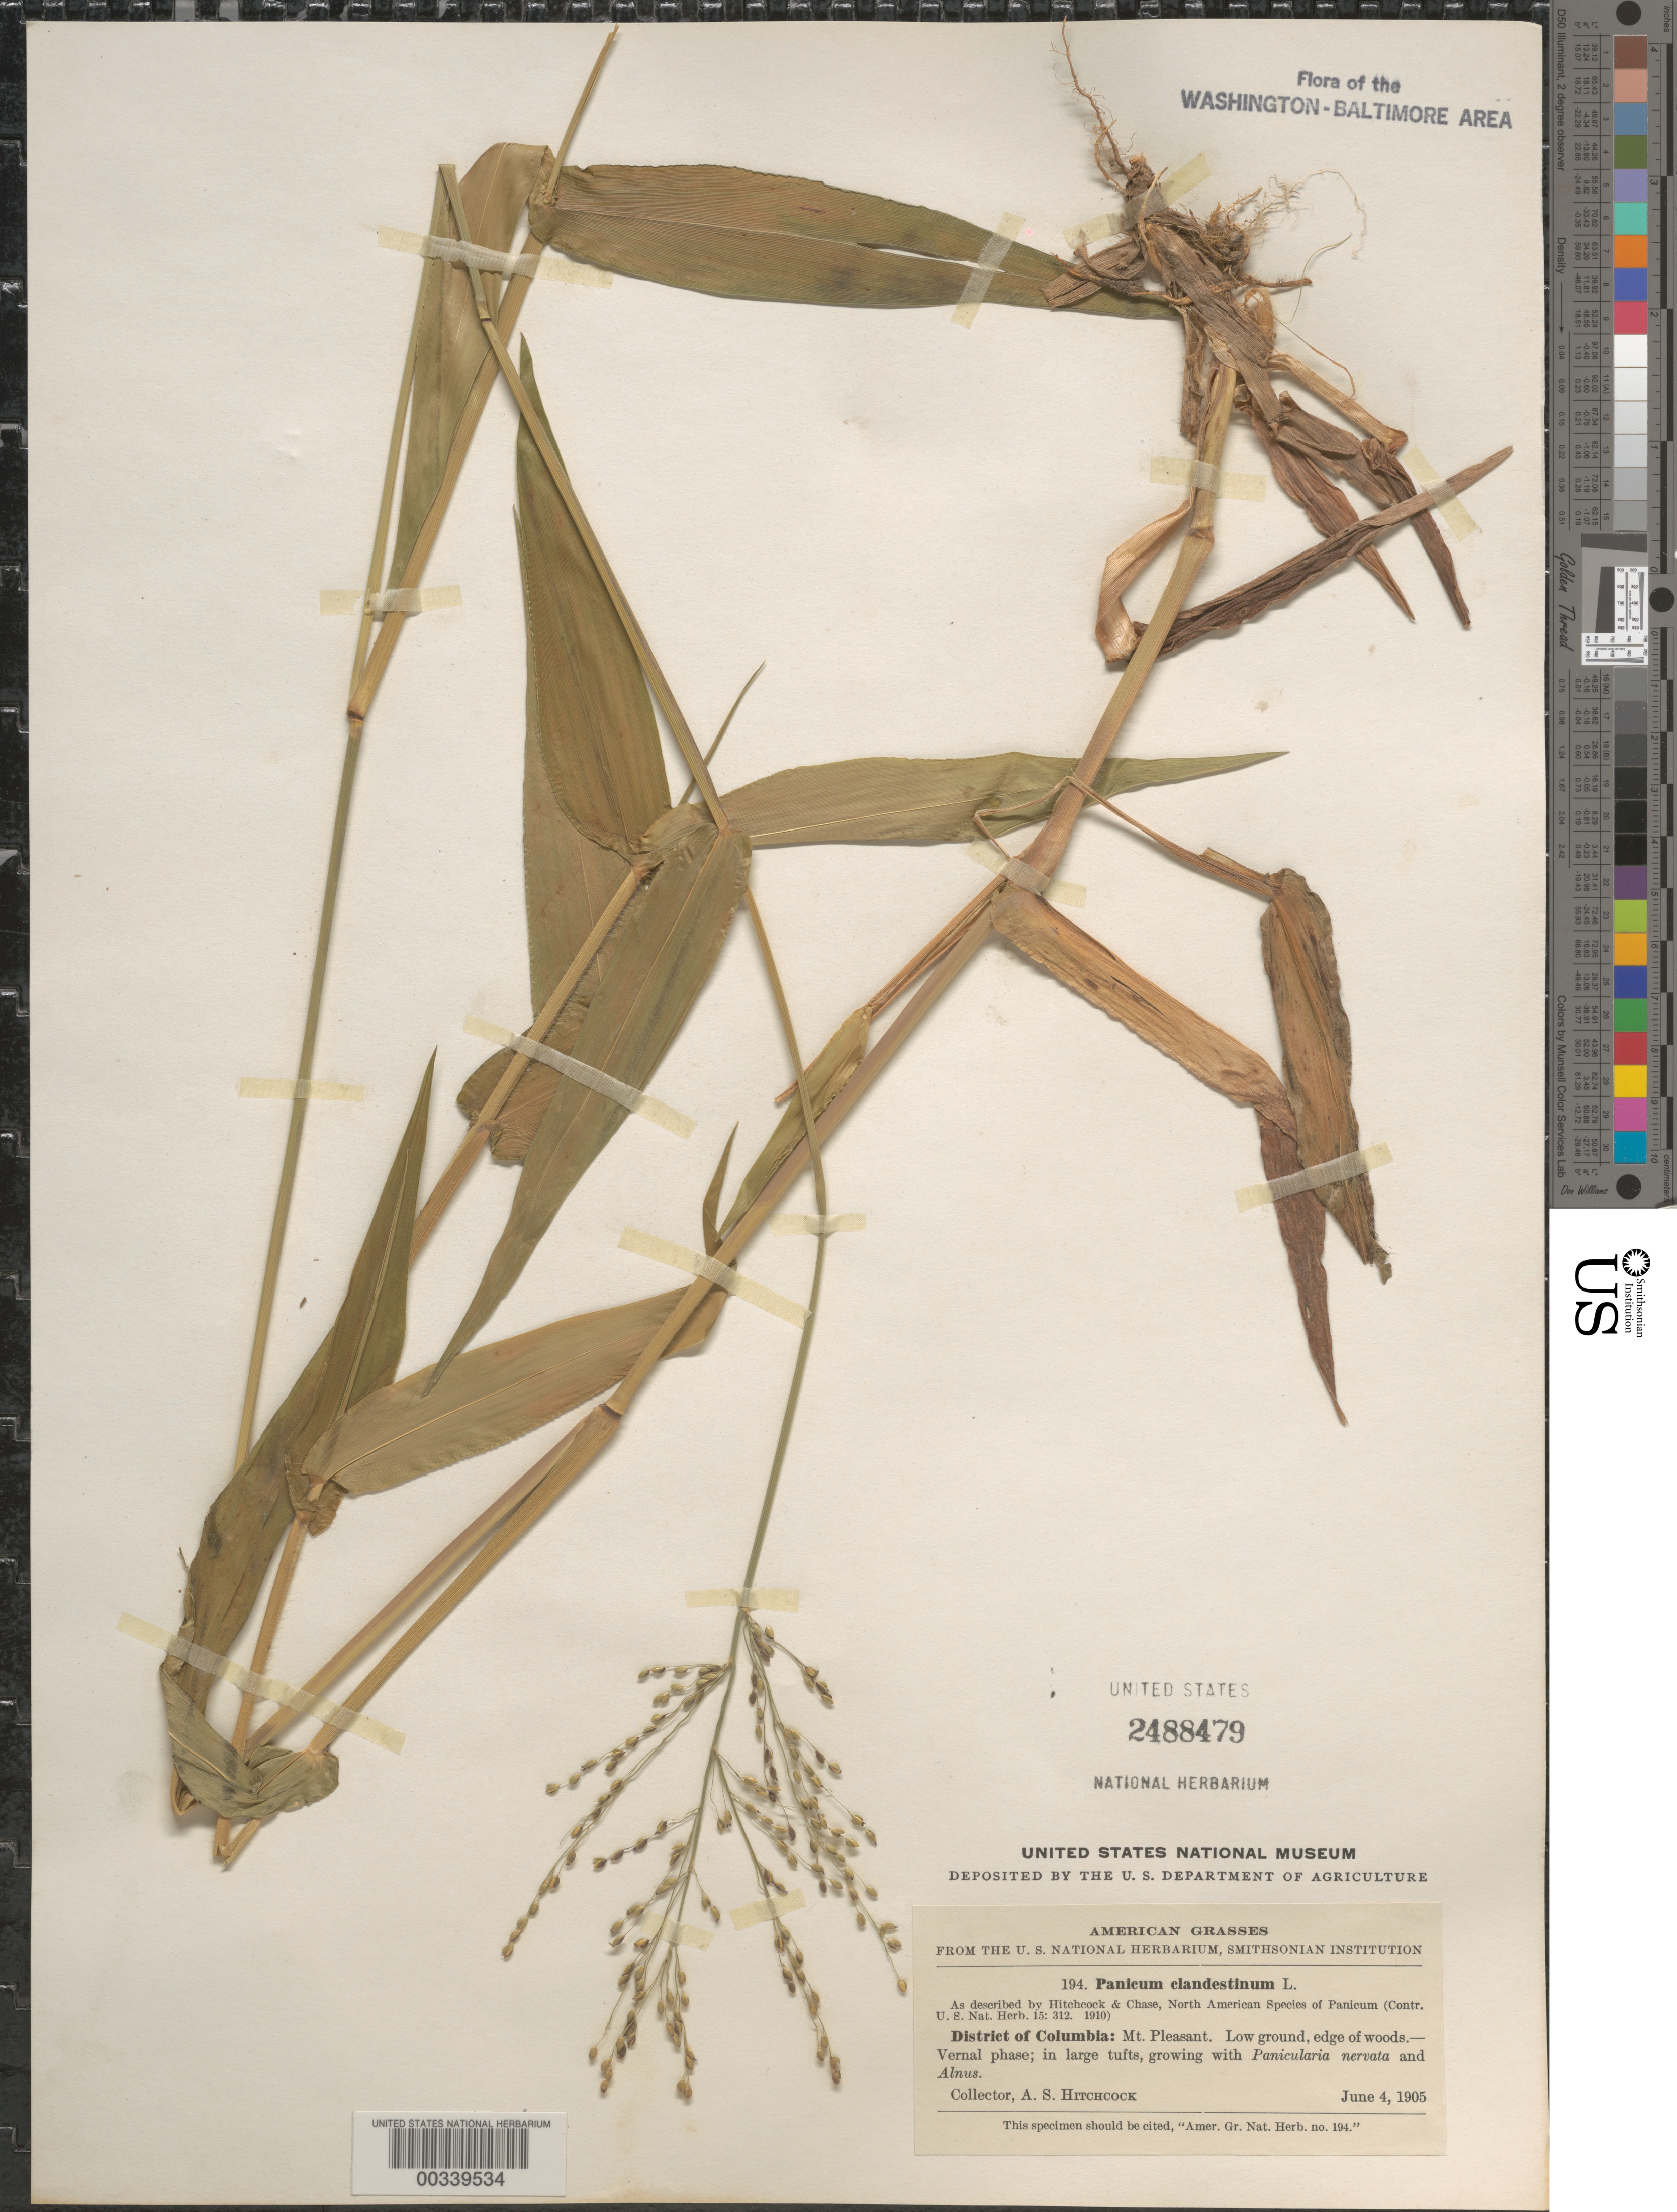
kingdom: Plantae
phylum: Tracheophyta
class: Liliopsida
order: Poales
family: Poaceae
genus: Dichanthelium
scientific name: Dichanthelium clandestinum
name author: (L.) Gould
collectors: A. S. Hitchcock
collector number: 194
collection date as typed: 04 Jun 1905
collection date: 1905-06-04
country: United States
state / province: District of Columbia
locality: Mount Pleasant Rock Creek Park and Vicinity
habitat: Low ground, edge of woods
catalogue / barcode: US 2488479